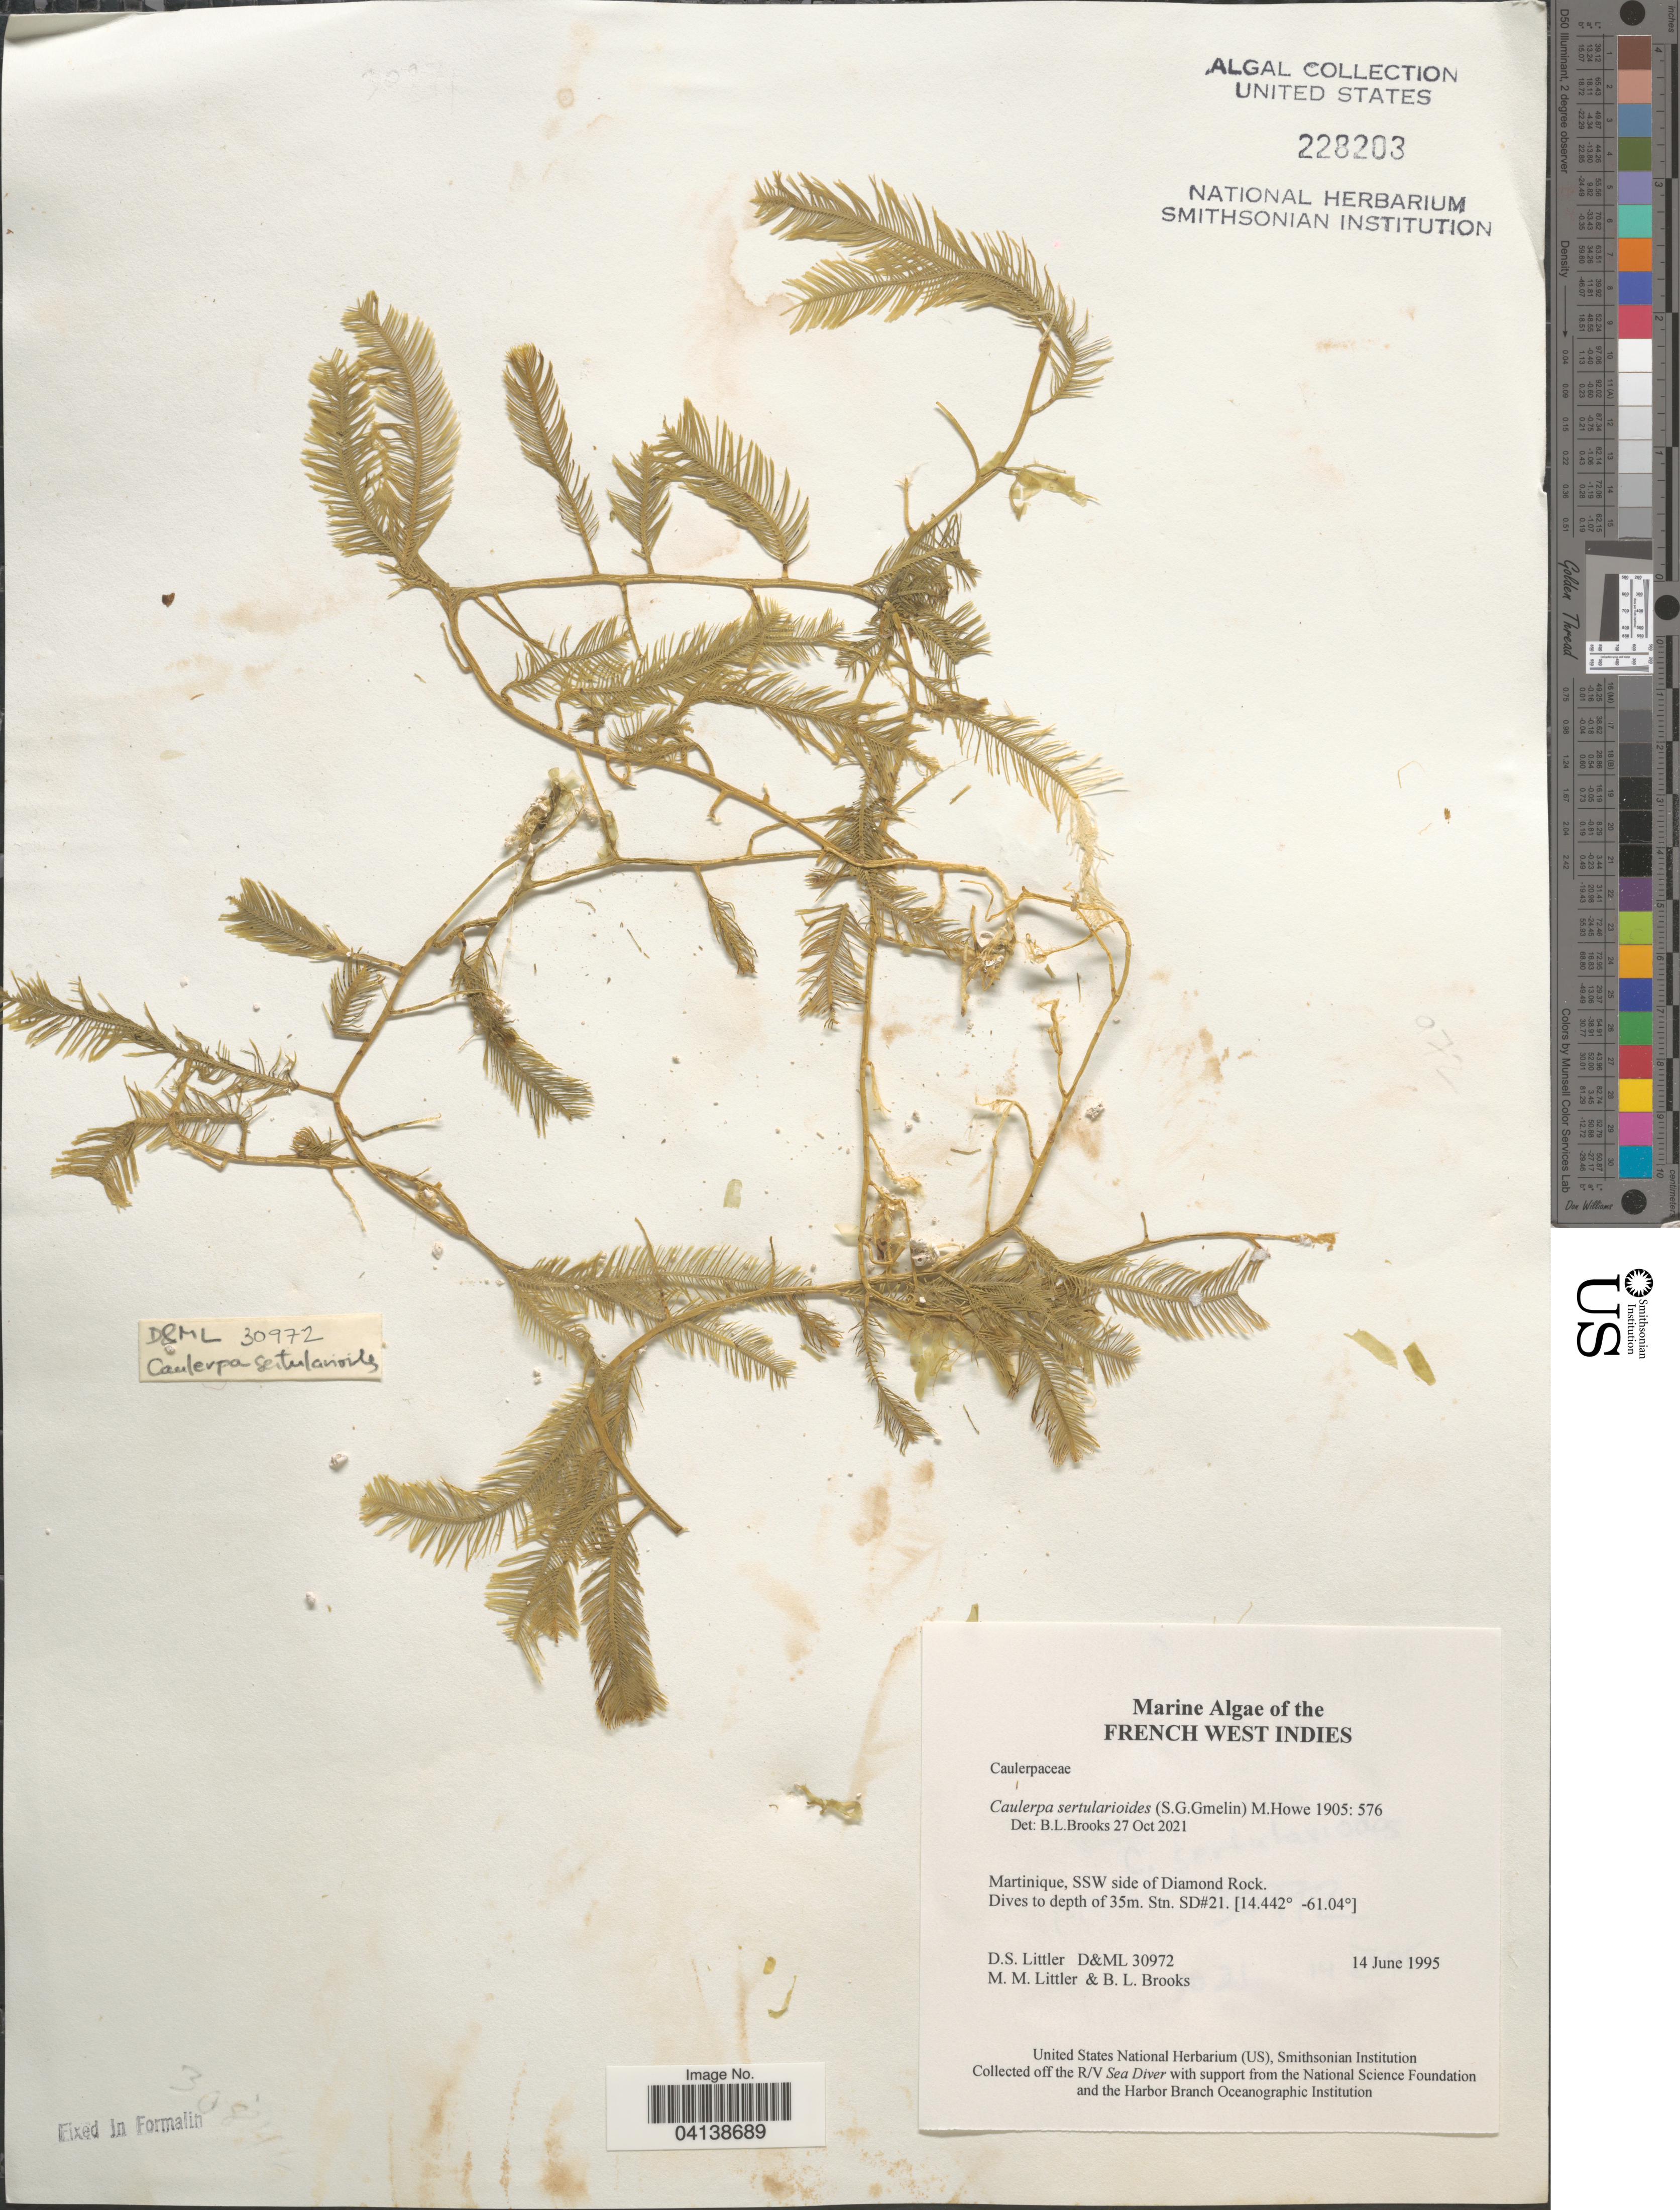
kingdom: Plantae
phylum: Chlorophyta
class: Ulvophyceae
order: Bryopsidales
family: Caulerpaceae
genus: Caulerpa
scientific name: Caulerpa sertularioides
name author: (S.G. Gmel.) M. Howe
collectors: D. S. Littler & B. Brooks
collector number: D&ML30972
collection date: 1995-06-14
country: Martinique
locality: French West Indies. SSW side of Diamond Rock. Stn. SD#21.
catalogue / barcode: US 228203